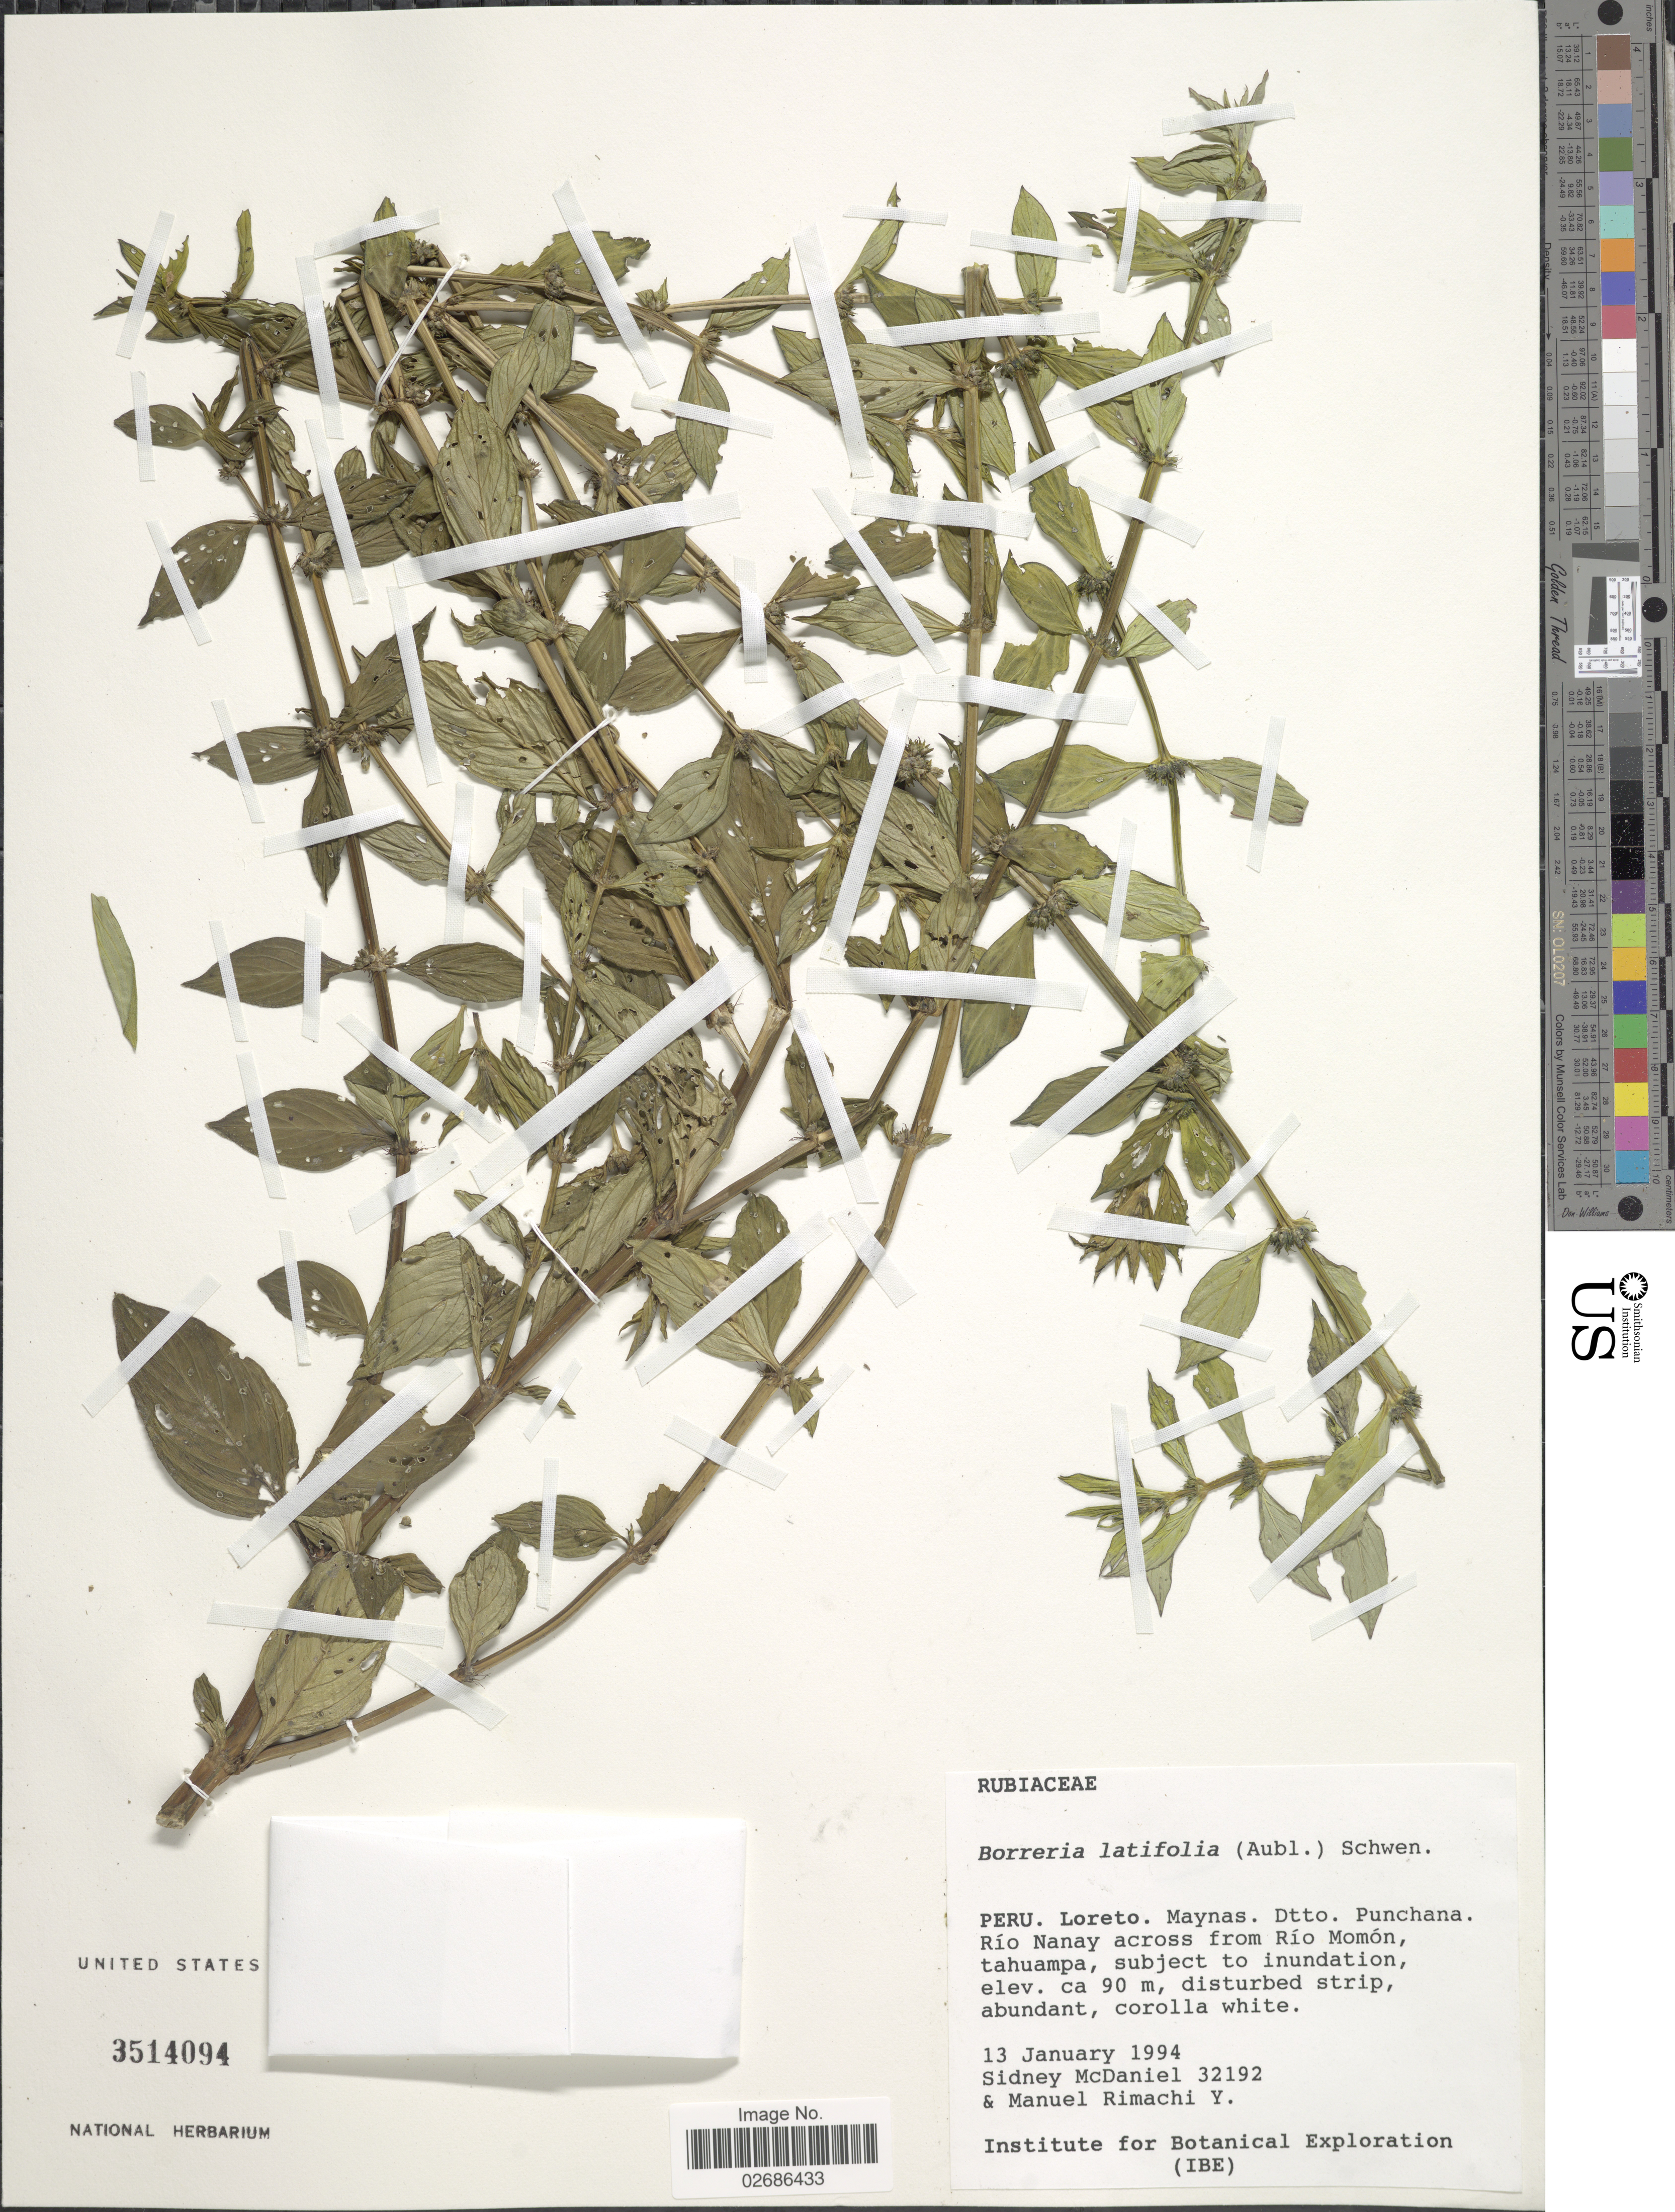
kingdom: Plantae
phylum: Tracheophyta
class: Magnoliopsida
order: Gentianales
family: Rubiaceae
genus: Borreria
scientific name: Borreria latifolia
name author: (Aubl.) K. Schum.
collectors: S. McDaniel & M. Rimachi Y.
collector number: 32192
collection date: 1994-01-13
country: Peru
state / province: Loreto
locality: Peru, Loreto, Maynas, Dtto. Punchana, Rio Nanay across from Rio Momon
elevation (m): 90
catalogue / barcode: US 3514094